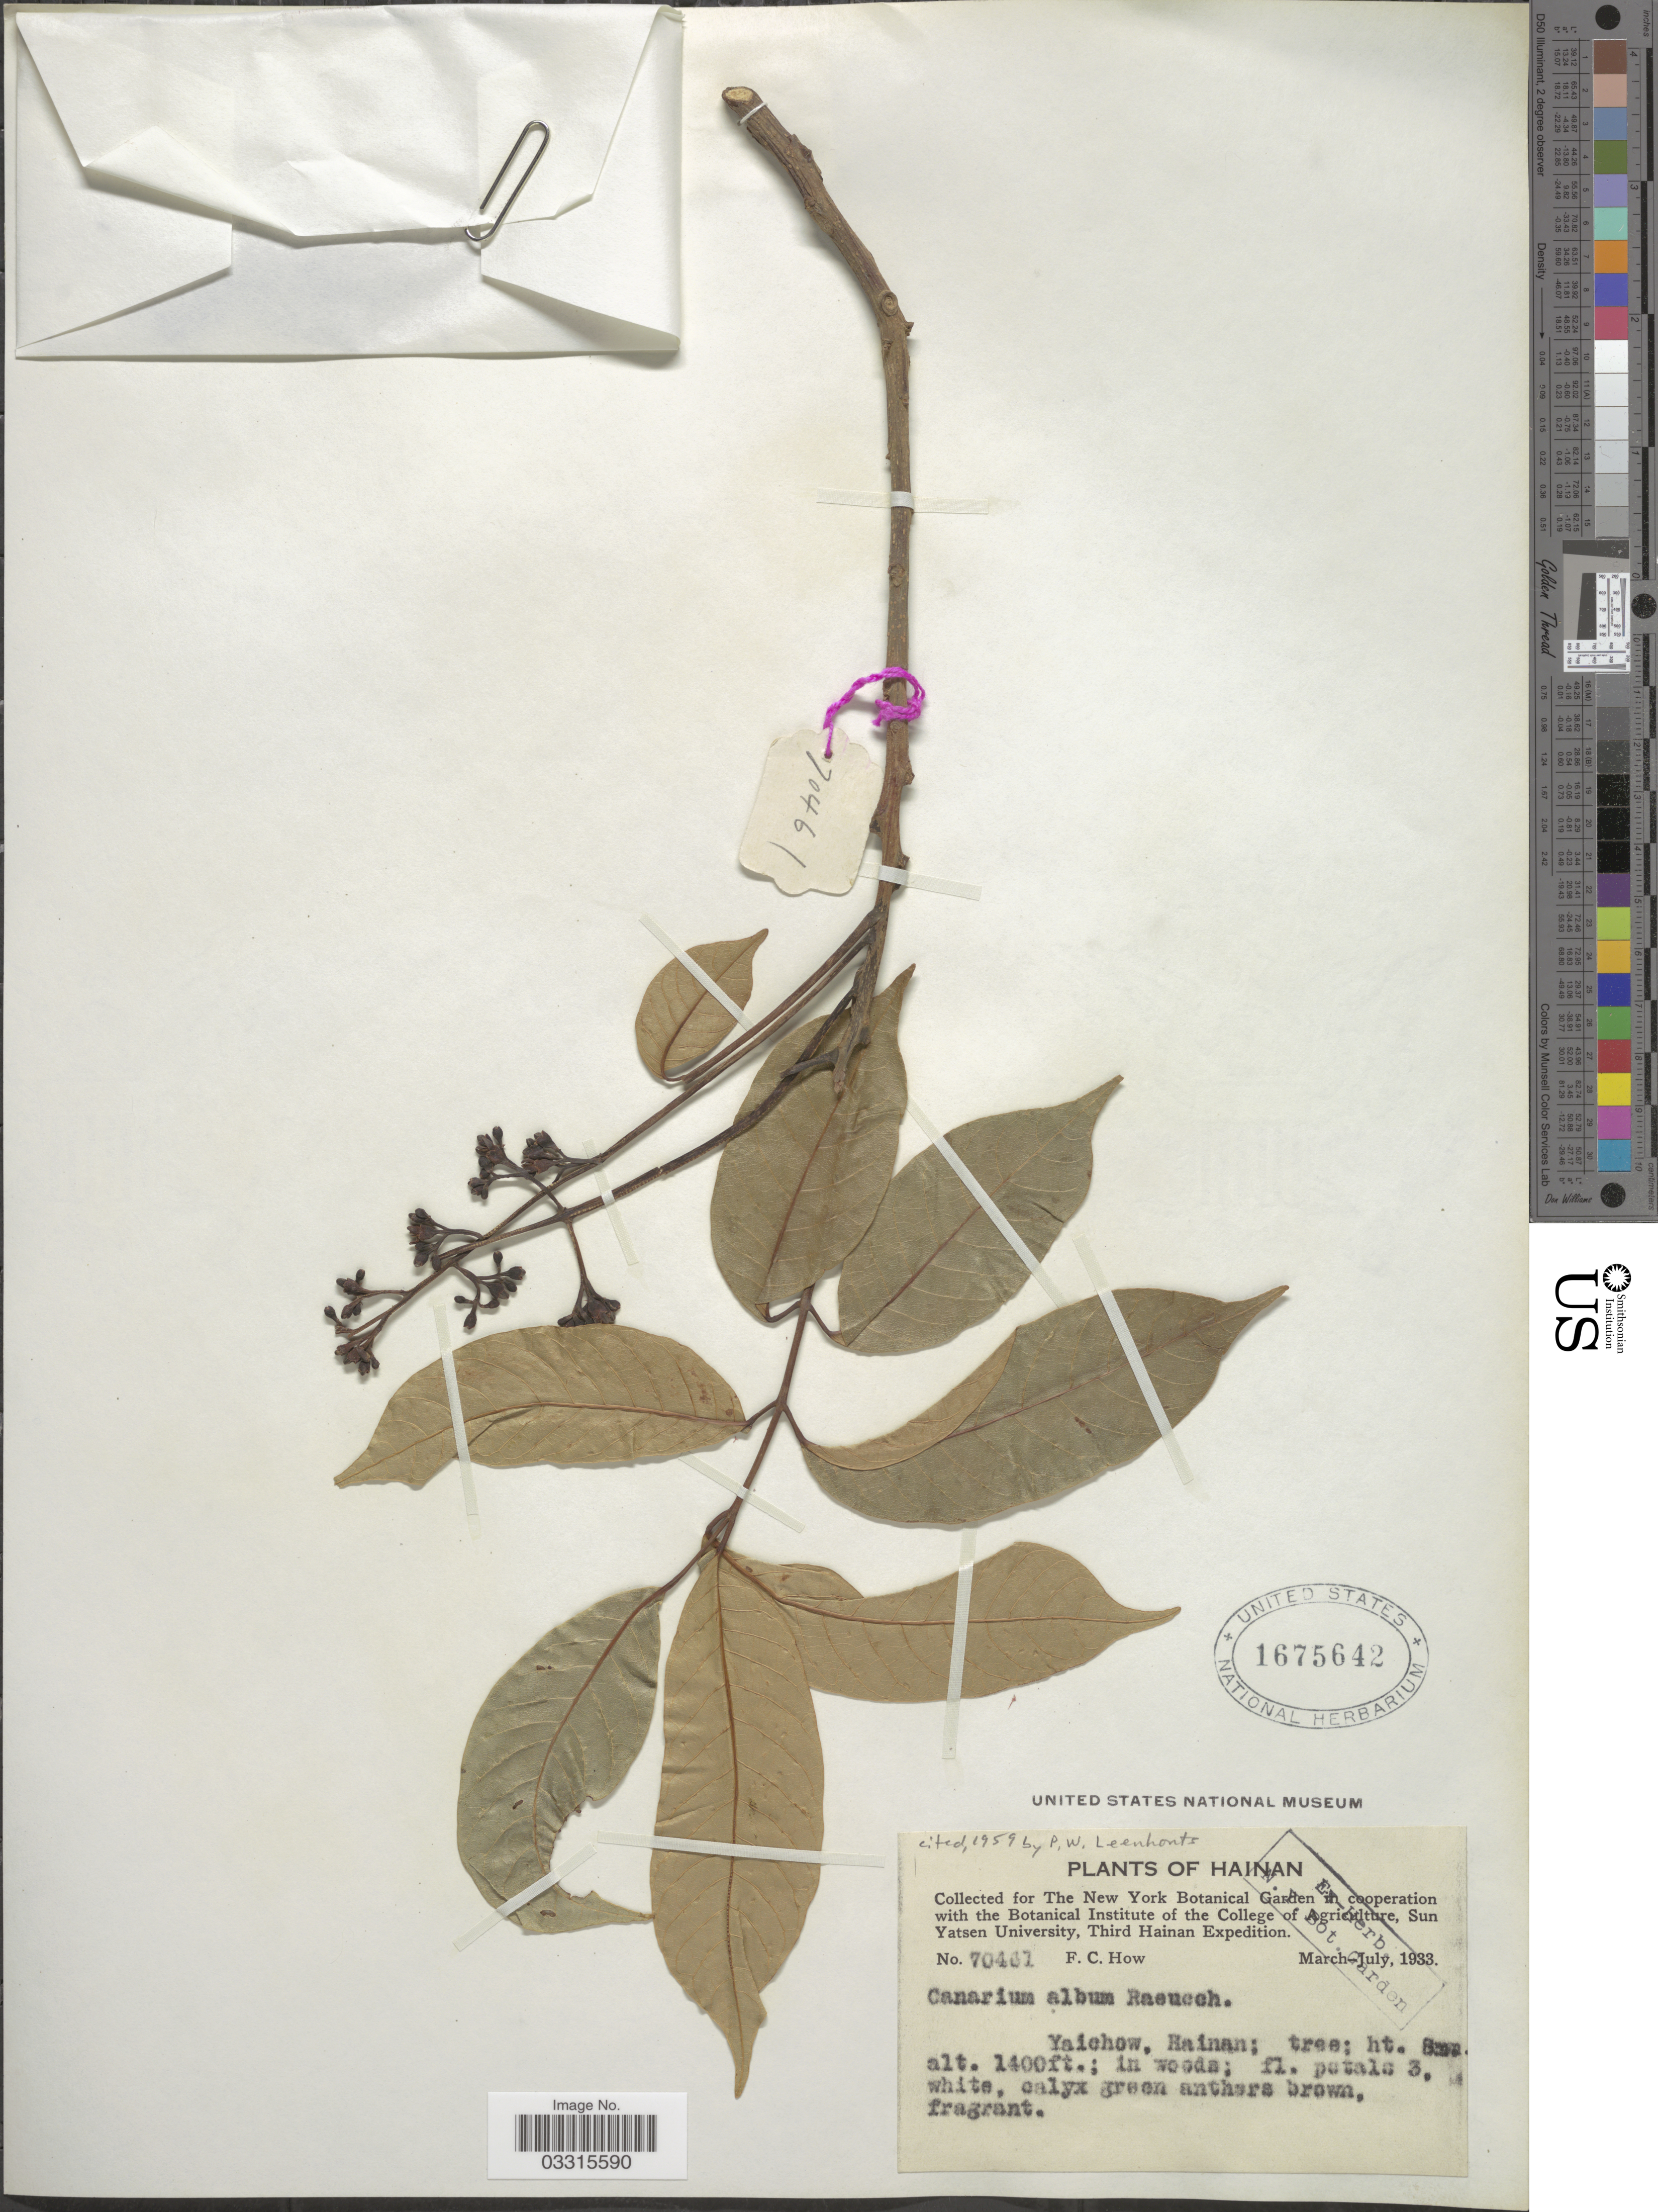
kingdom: Plantae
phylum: Tracheophyta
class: Magnoliopsida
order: Sapindales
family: Burseraceae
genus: Canarium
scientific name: Canarium album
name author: Leenh.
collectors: F. C. How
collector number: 70461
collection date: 1933-03/1933-07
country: China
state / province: Hainan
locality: Yaichow.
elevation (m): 427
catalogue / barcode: US 1675642